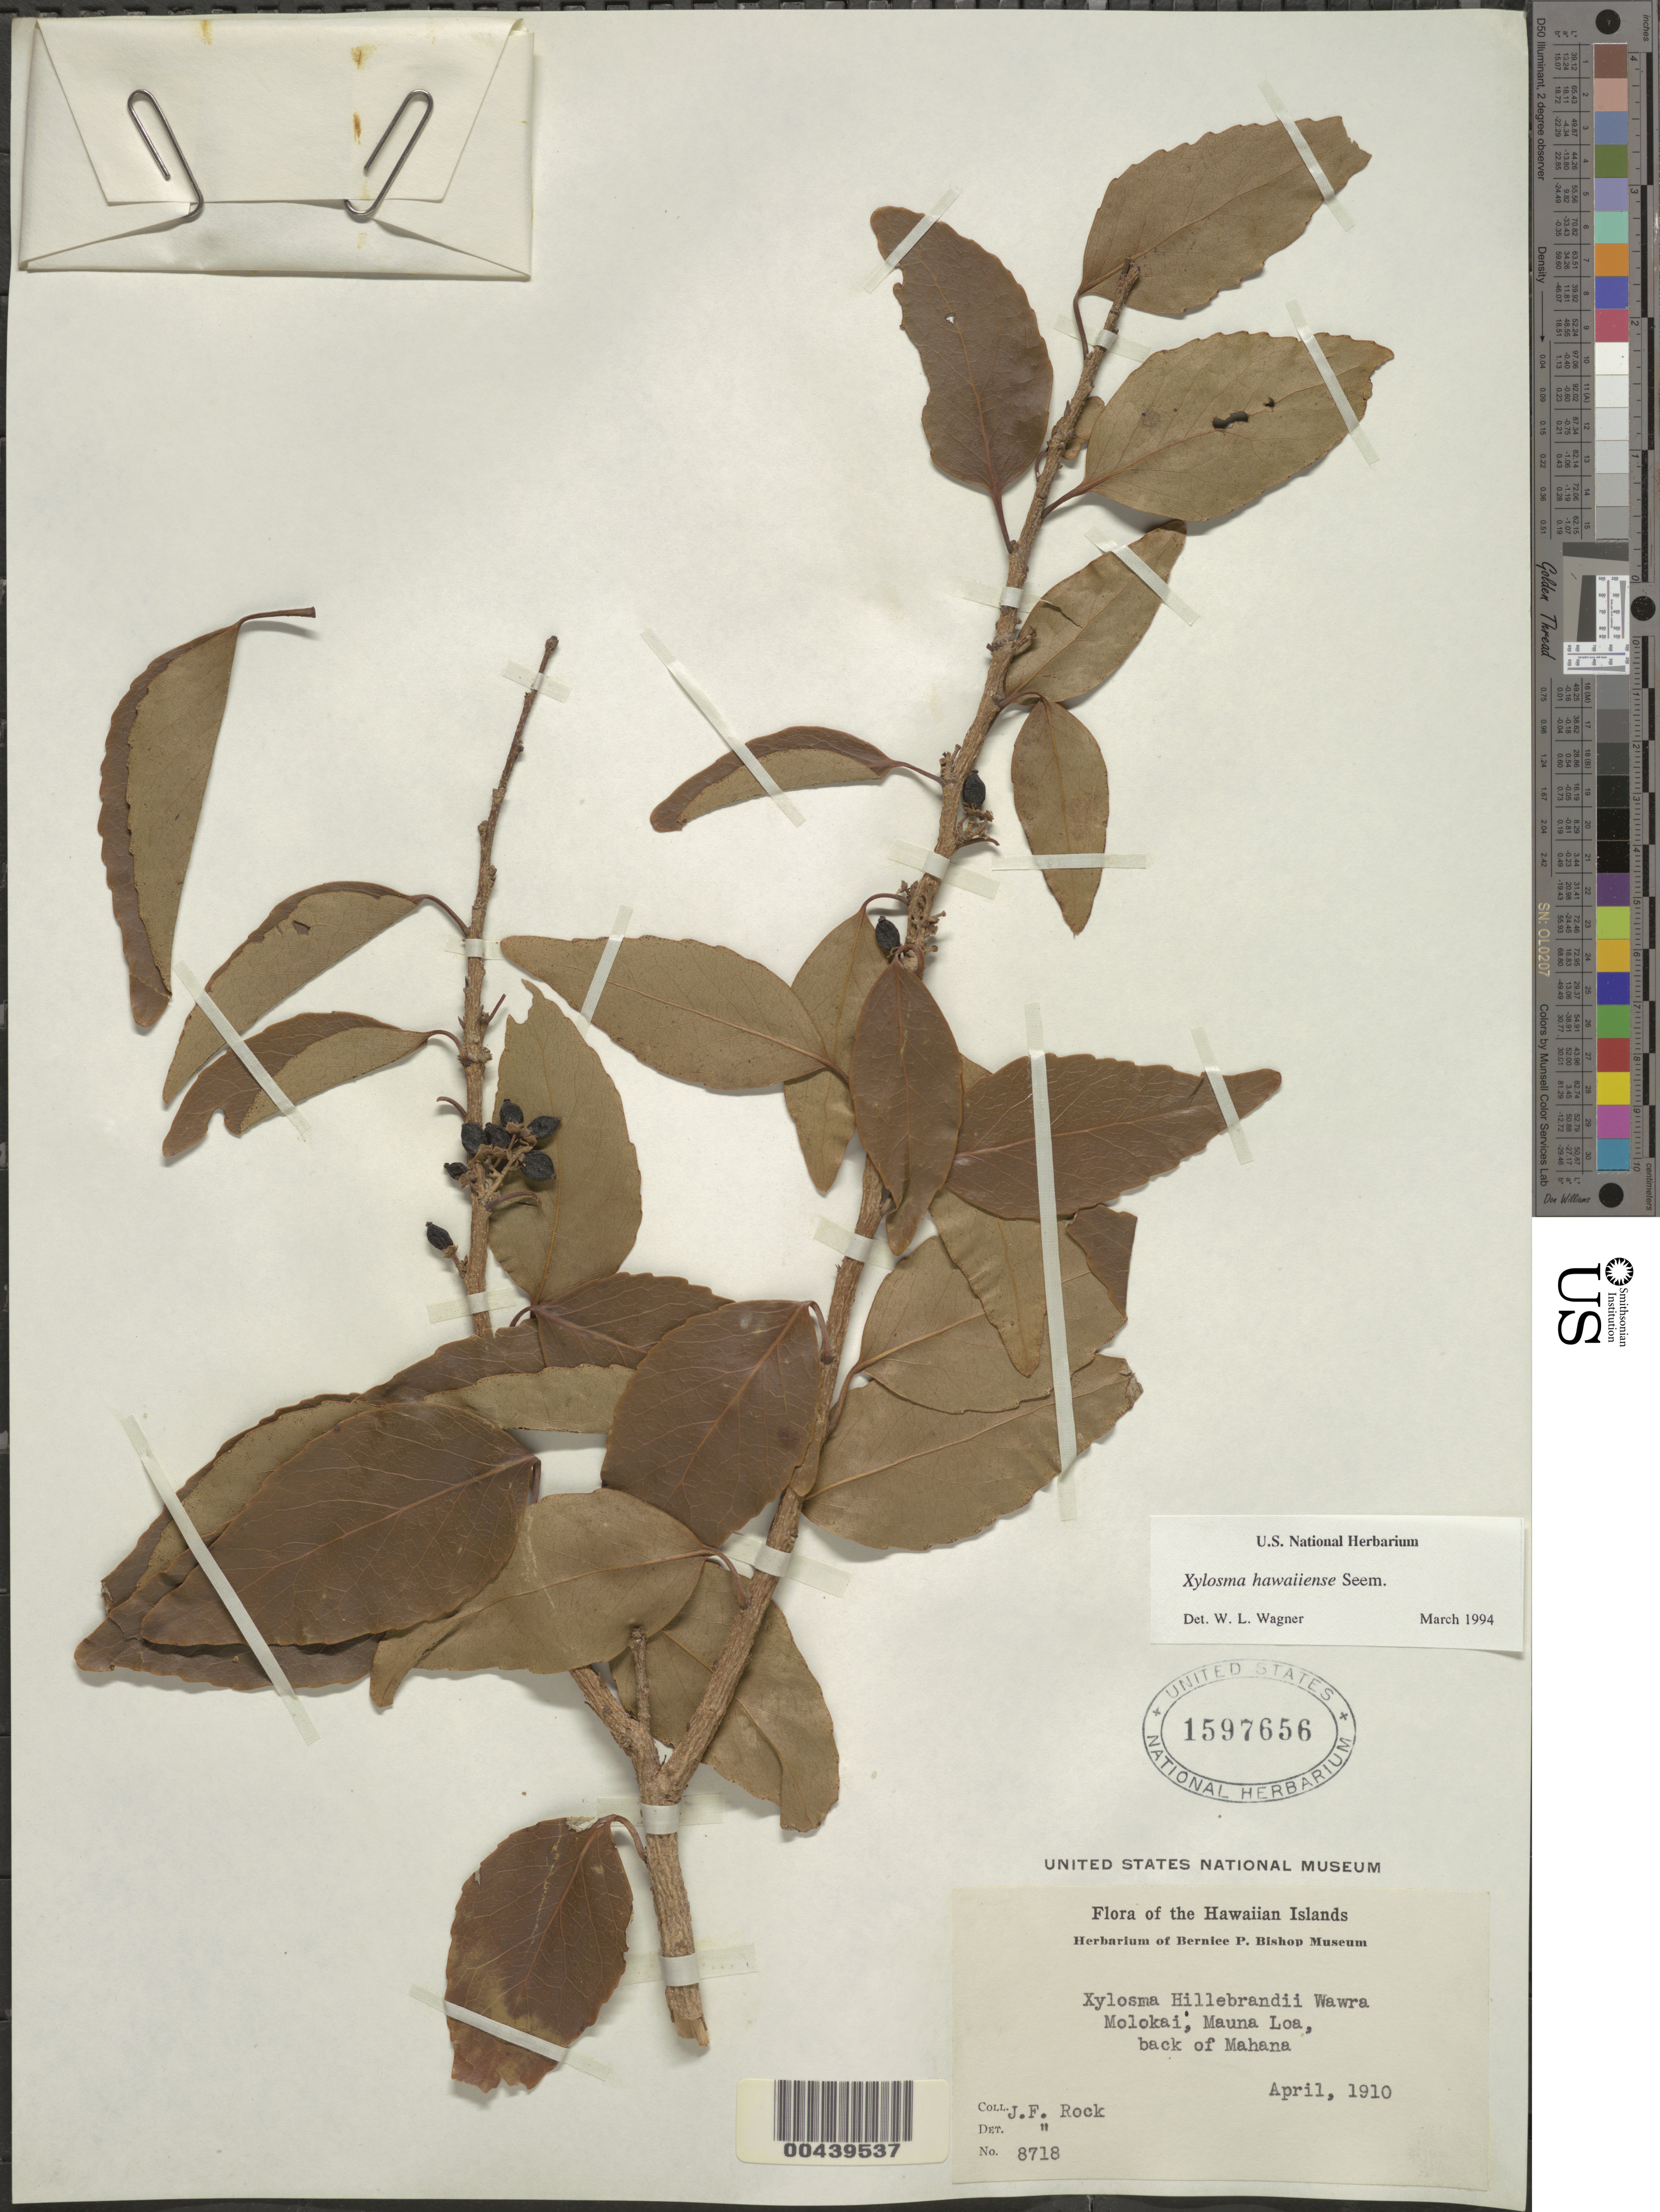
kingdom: Plantae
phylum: Tracheophyta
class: Magnoliopsida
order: Malpighiales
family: Salicaceae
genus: Xylosma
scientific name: Xylosma hawaiensis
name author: Seem.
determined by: Wagner, W. L., (BOT), Smithsonian Institution - National Museum of Natural History (UNITED STATES)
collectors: J. F. Rock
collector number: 8718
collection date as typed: Apr 1910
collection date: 1910-04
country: United States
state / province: Hawaii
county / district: Maui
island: Moloka'i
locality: Molokai; Mauna Loa, back of Mahana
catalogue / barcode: US 1597656